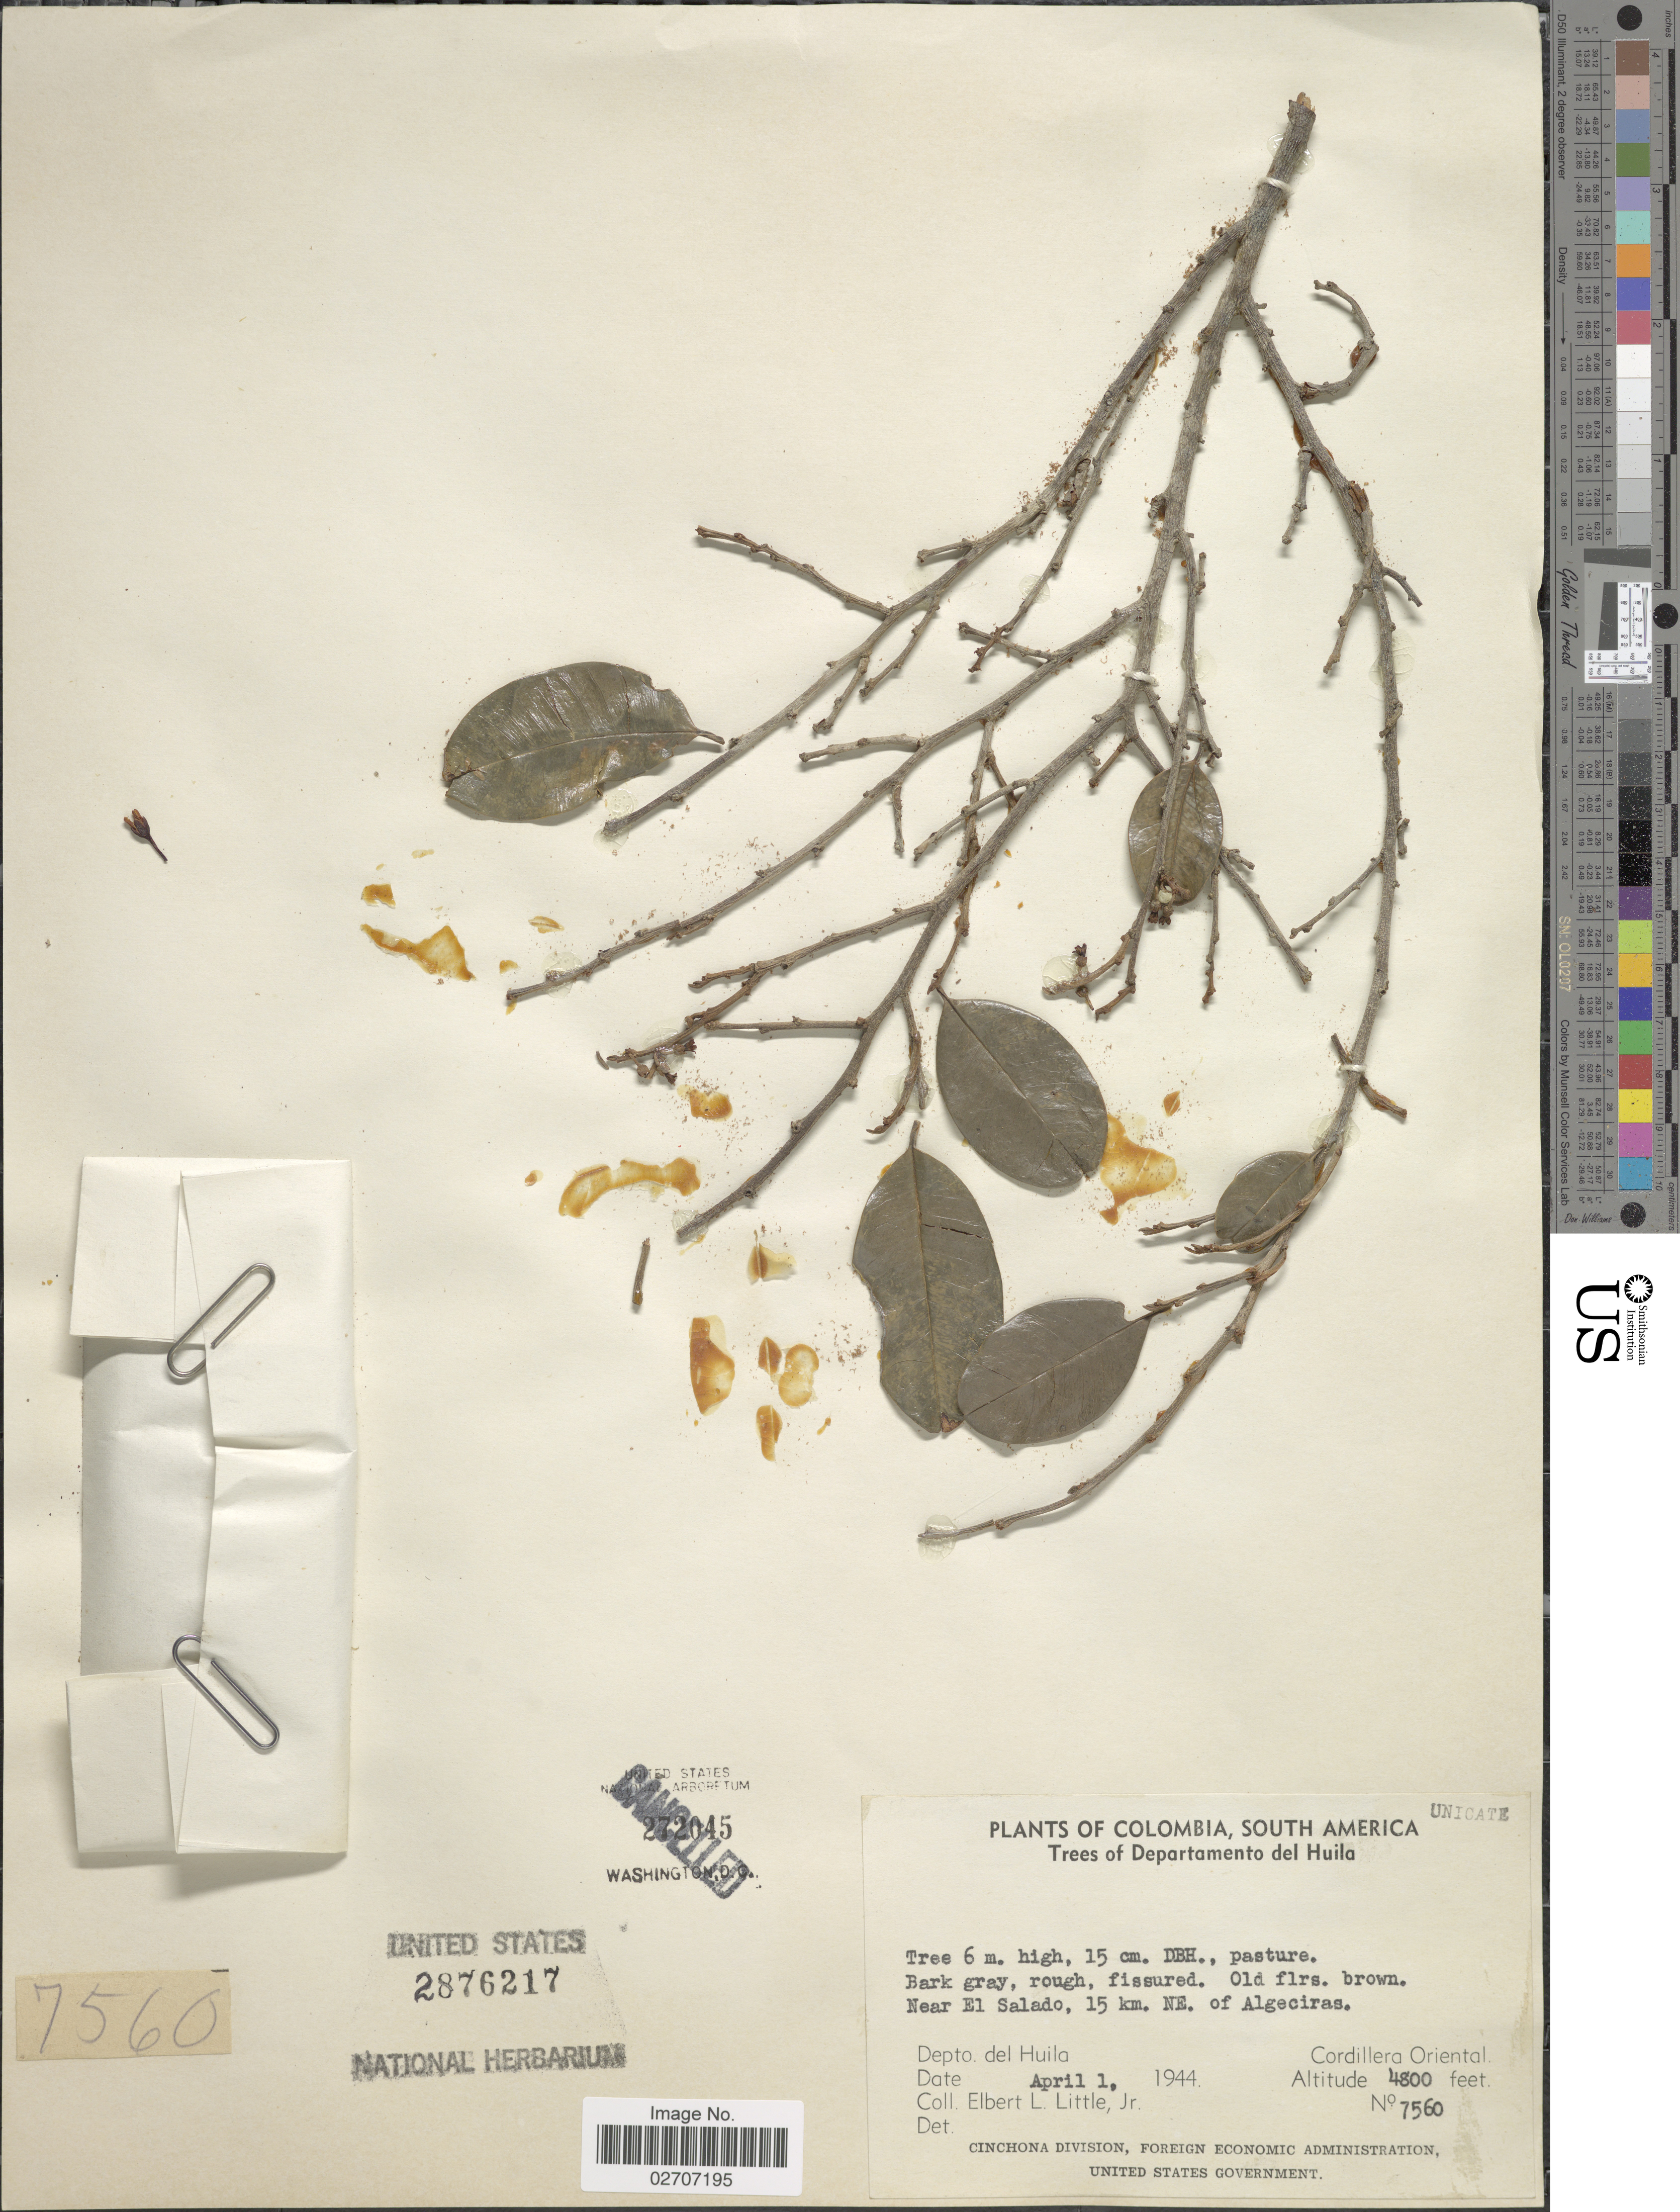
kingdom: Plantae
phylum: Tracheophyta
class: Magnoliopsida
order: Ericales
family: Sapotaceae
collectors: E. L. Little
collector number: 7560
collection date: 1944-04-01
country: Colombia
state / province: Huila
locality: Near El Salado, 15 km NE, of Algeciras, Depto. del Huila. Cordillera Oriental. Trees of Departamento del Huila.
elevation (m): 1463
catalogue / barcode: US 2876217